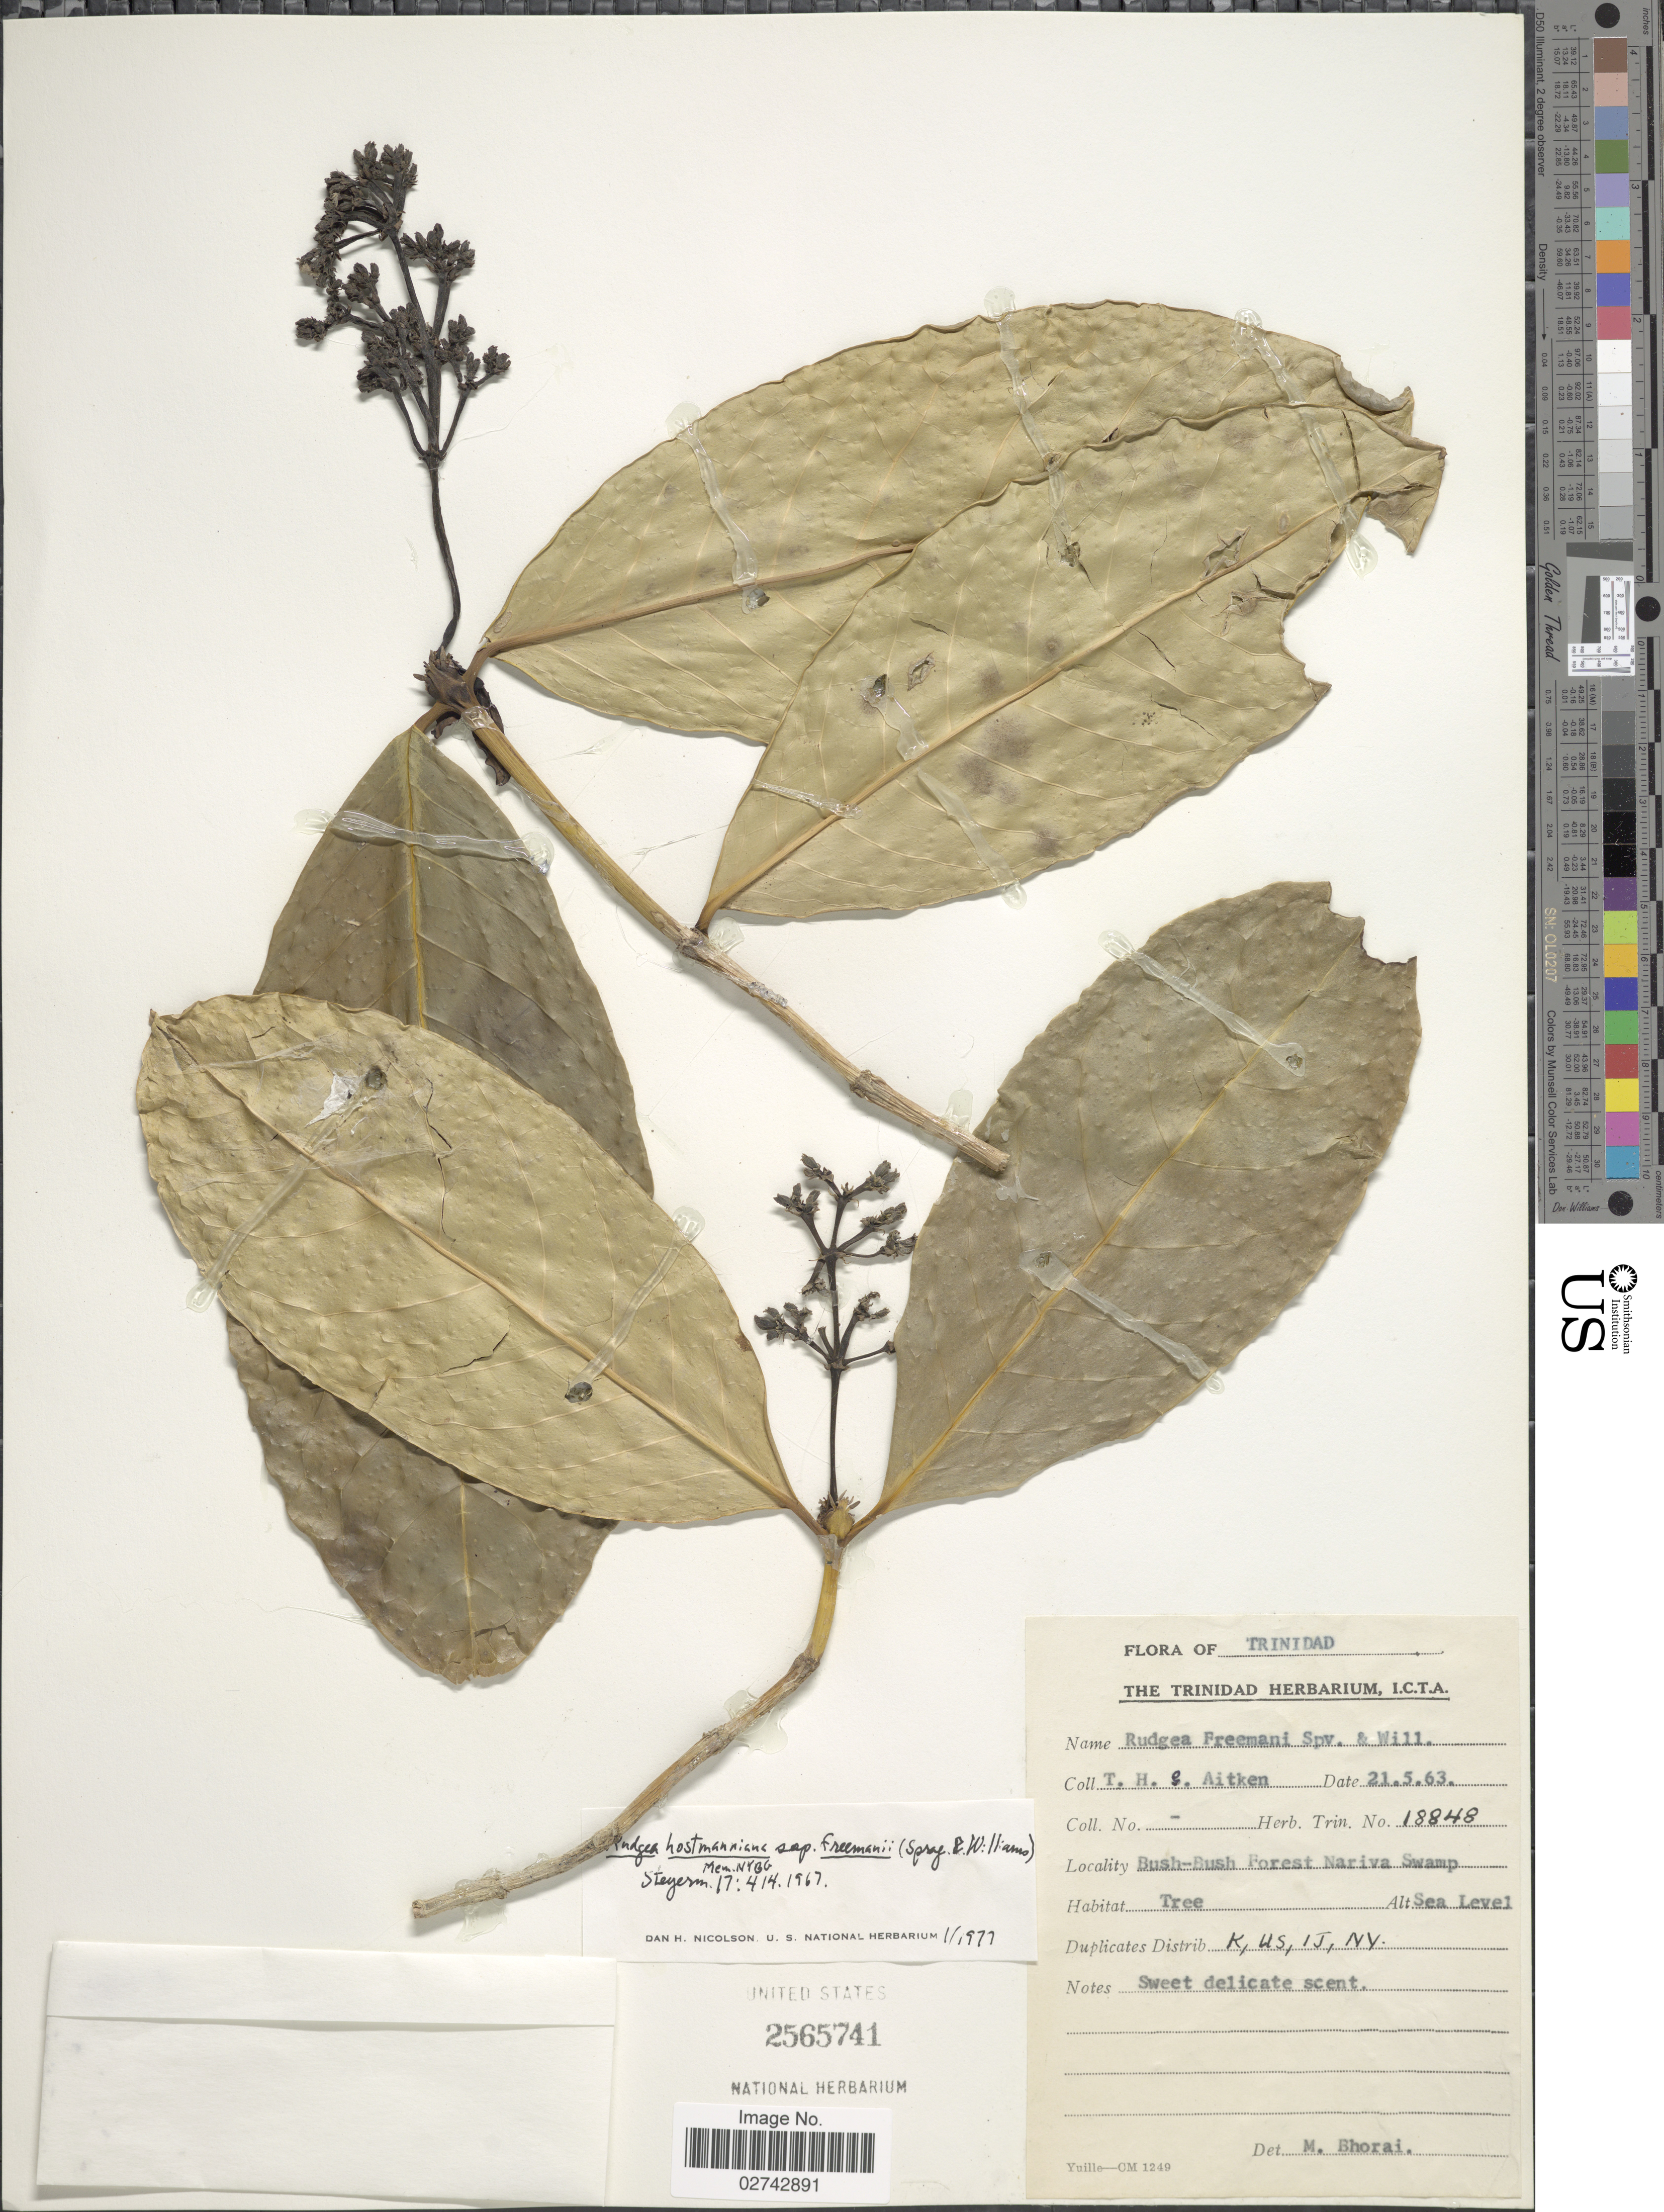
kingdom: Plantae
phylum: Tracheophyta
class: Magnoliopsida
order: Gentianales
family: Rubiaceae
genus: Rudgea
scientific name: Rudgea hostmanniana subsp. freemanii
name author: (C. Sprague & R.O. Williams ex R.O. Williams & Cheesman) Steyerm.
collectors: T. Aitken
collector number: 18848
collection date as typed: Transcribed d/m/y: 21/5/63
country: Trinidad and Tobago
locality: Trinidad, Bush-Bush Forest Nariva Swamp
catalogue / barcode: US 2565741